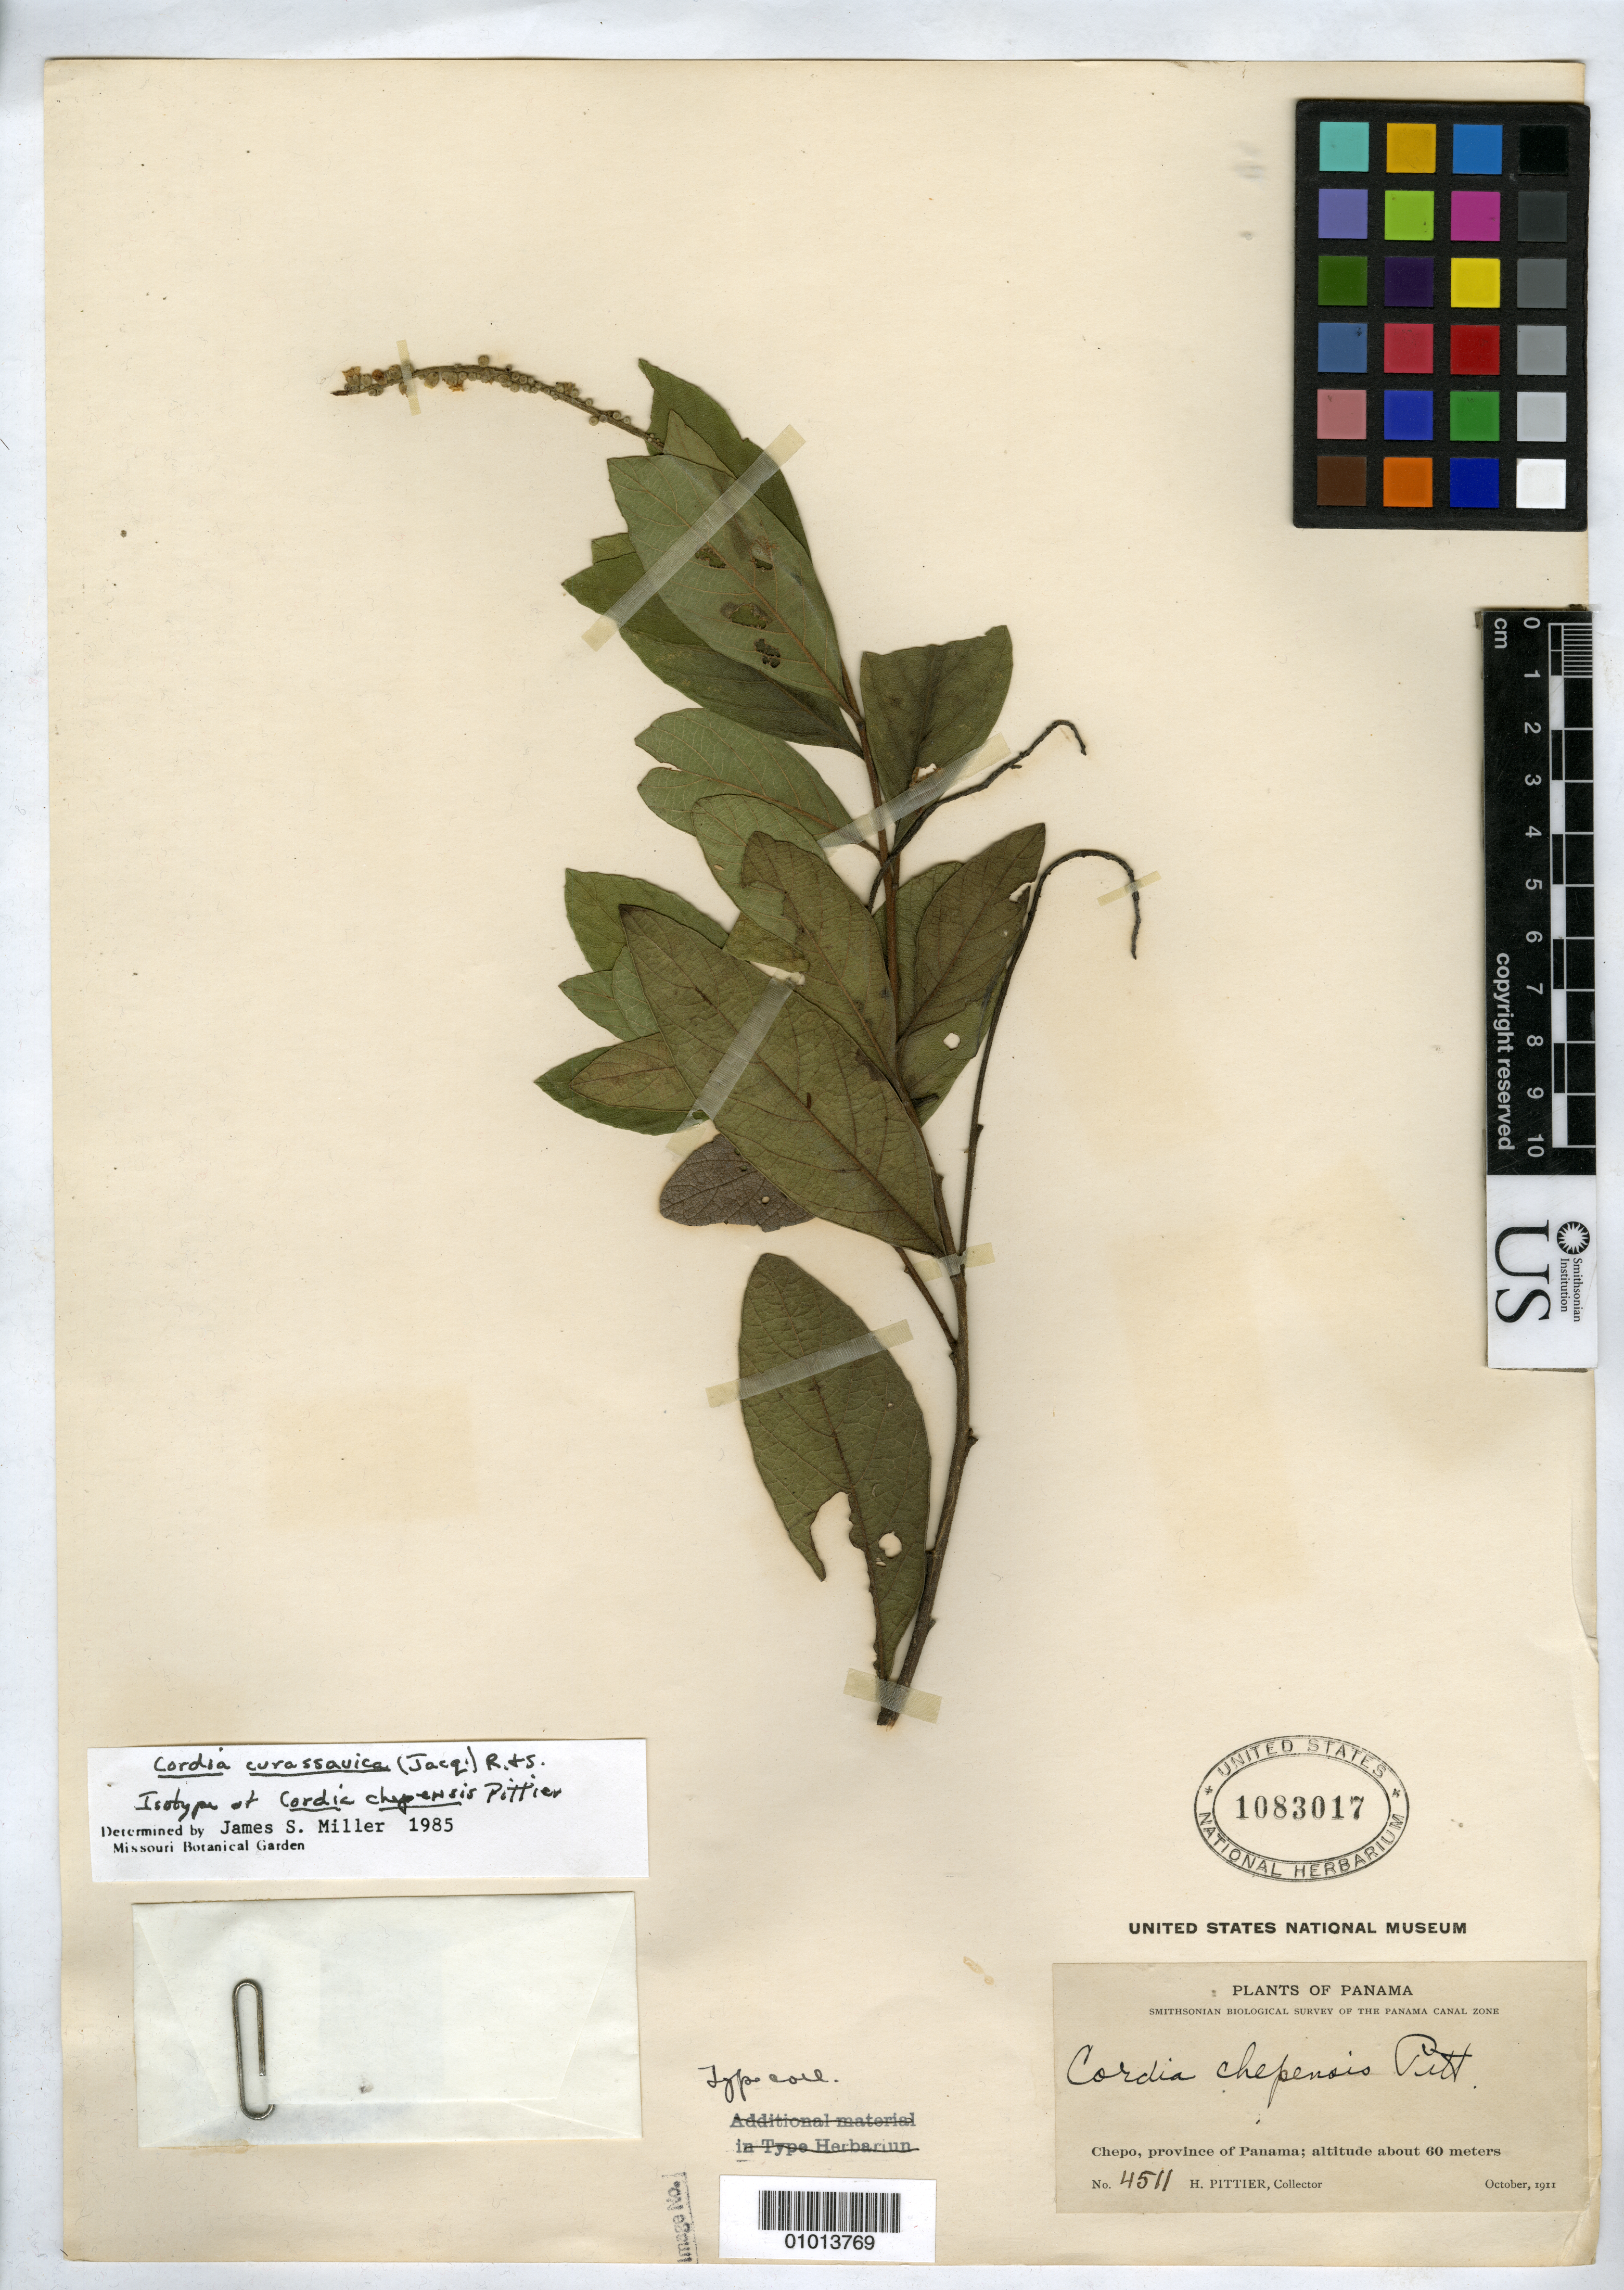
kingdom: Plantae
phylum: Tracheophyta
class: Magnoliopsida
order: Boraginales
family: Cordiaceae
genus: Cordia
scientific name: Cordia chepensis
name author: Pittier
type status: Isotype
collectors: H. F. Pittier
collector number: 4511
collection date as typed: Oct 1911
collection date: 1911-10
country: Panama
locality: Chepo, province of Panama.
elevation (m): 60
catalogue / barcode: US 1083017